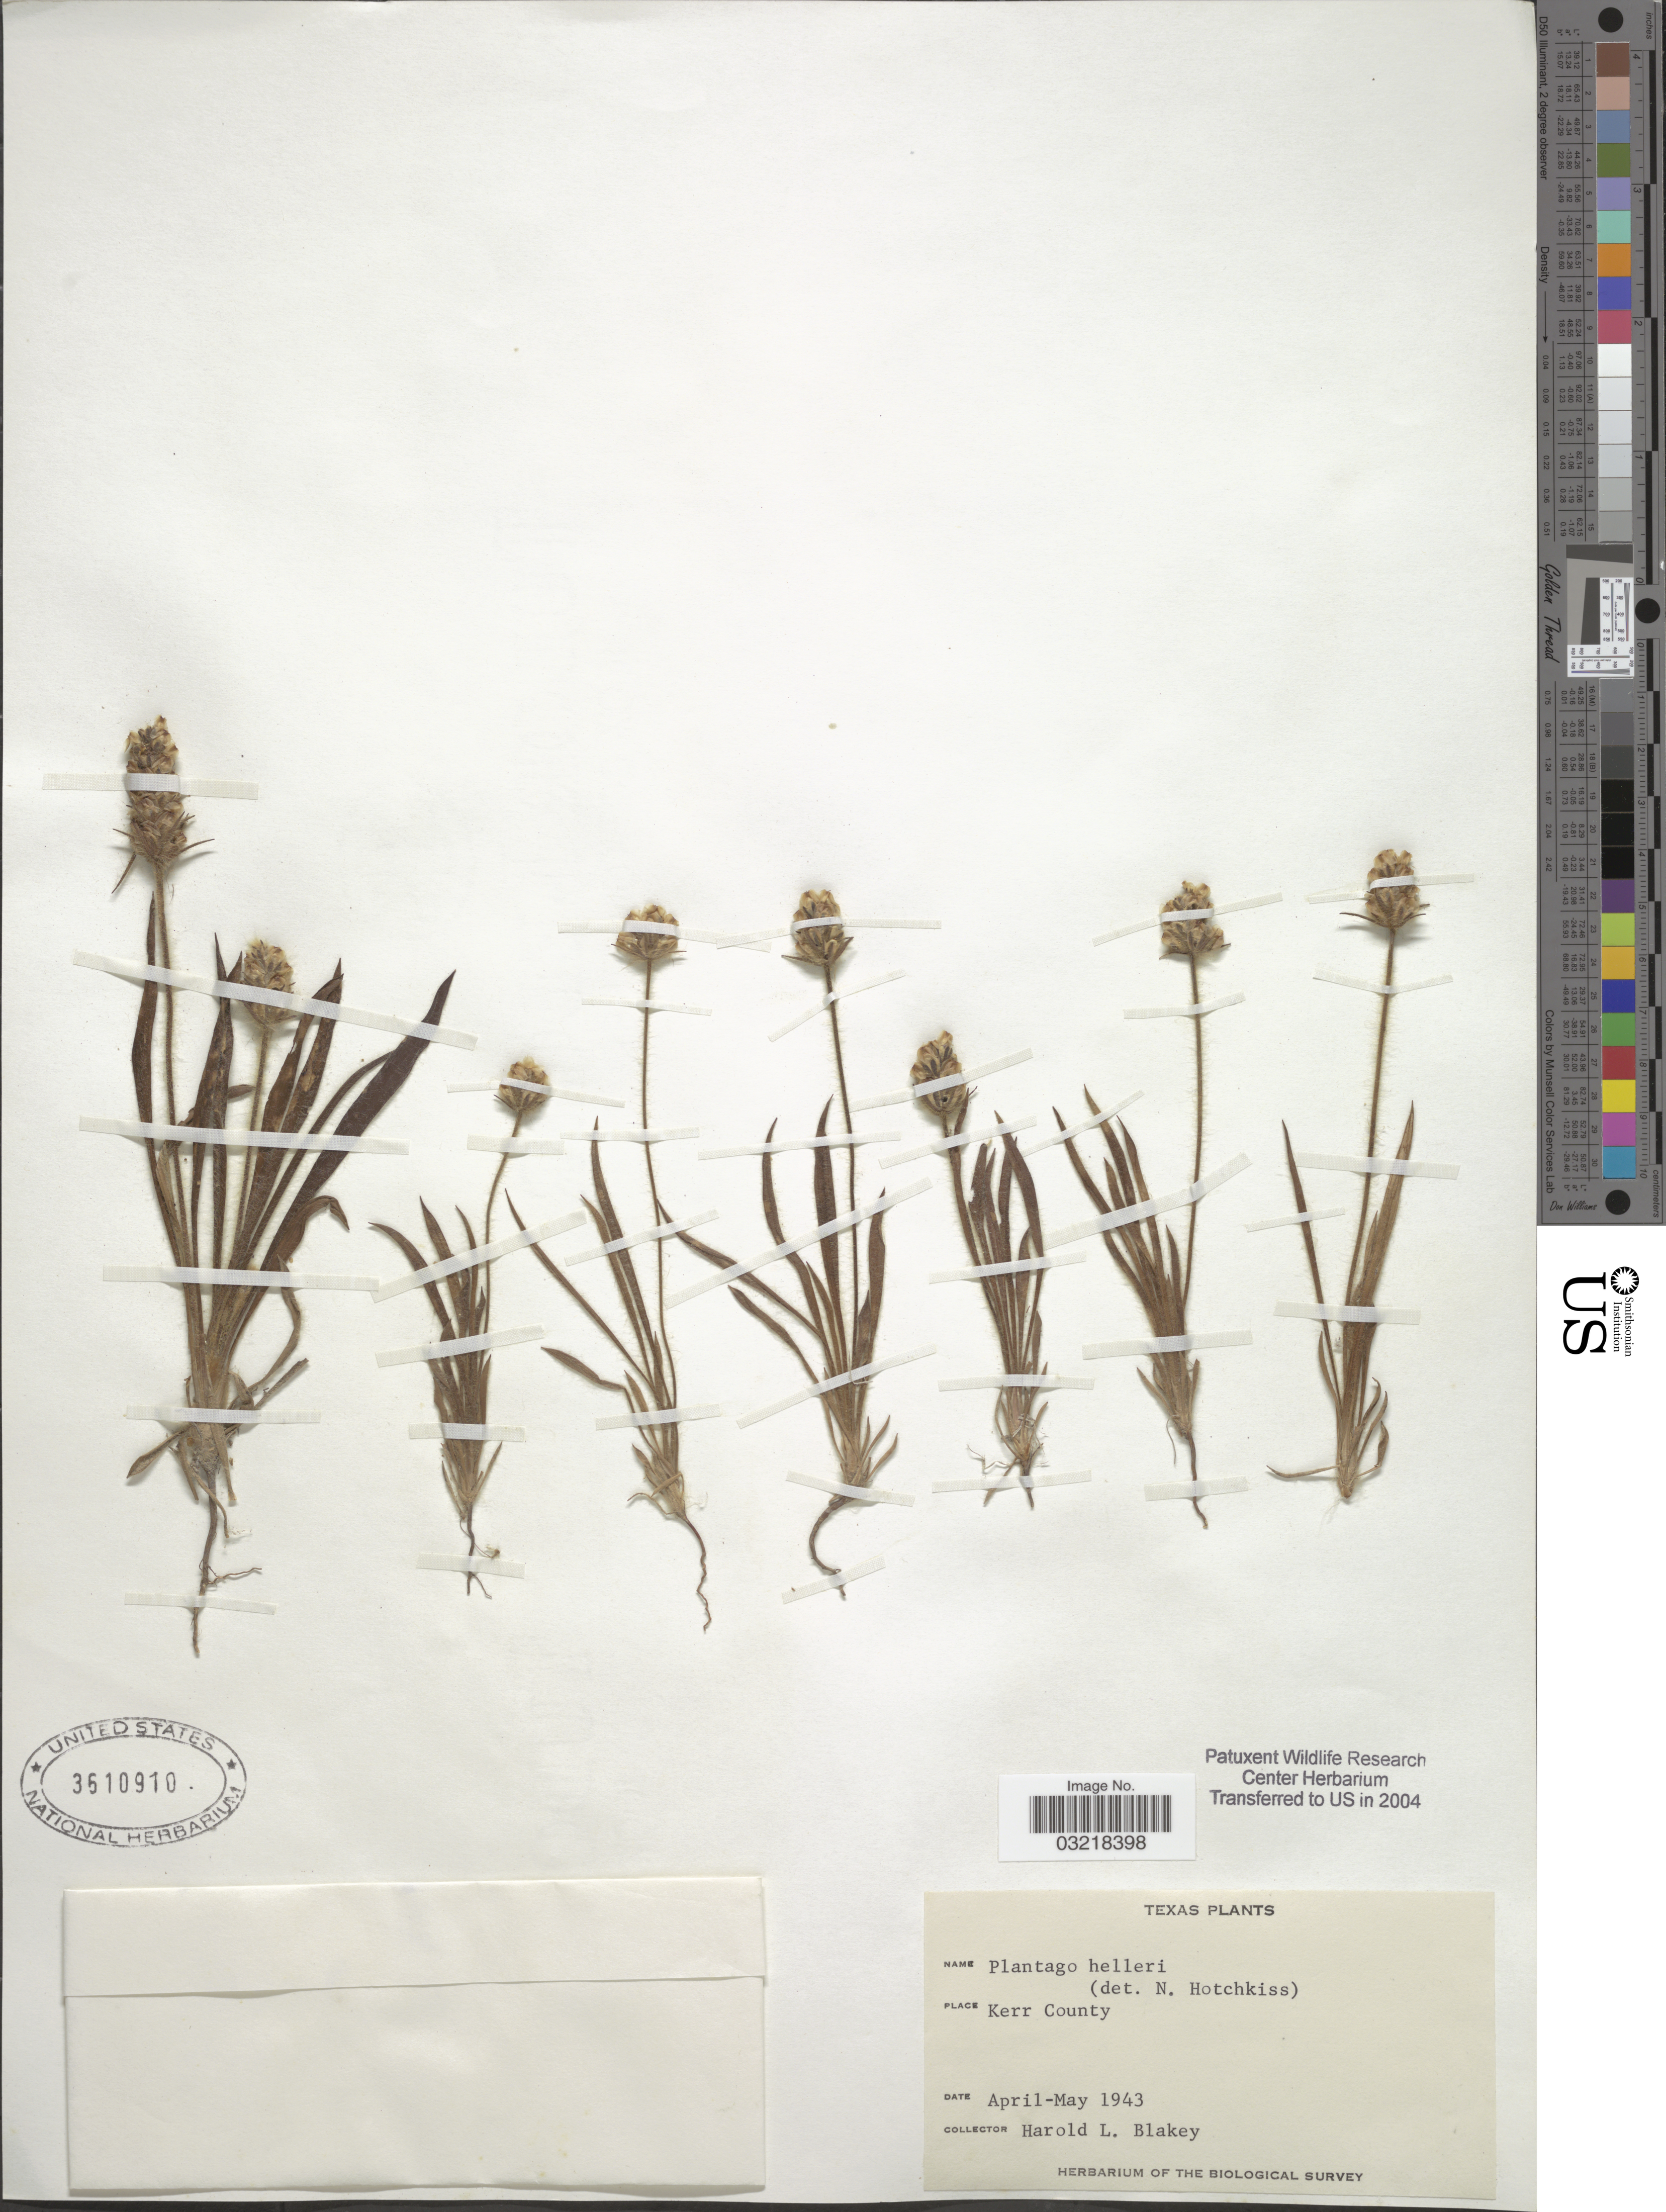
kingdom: Plantae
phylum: Tracheophyta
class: Magnoliopsida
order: Lamiales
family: Plantaginaceae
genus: Plantago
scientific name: Plantago helleri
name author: Small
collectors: H. Blakey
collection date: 1943-04/1943-05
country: United States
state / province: Texas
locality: Kerr County.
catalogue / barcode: US 3610910